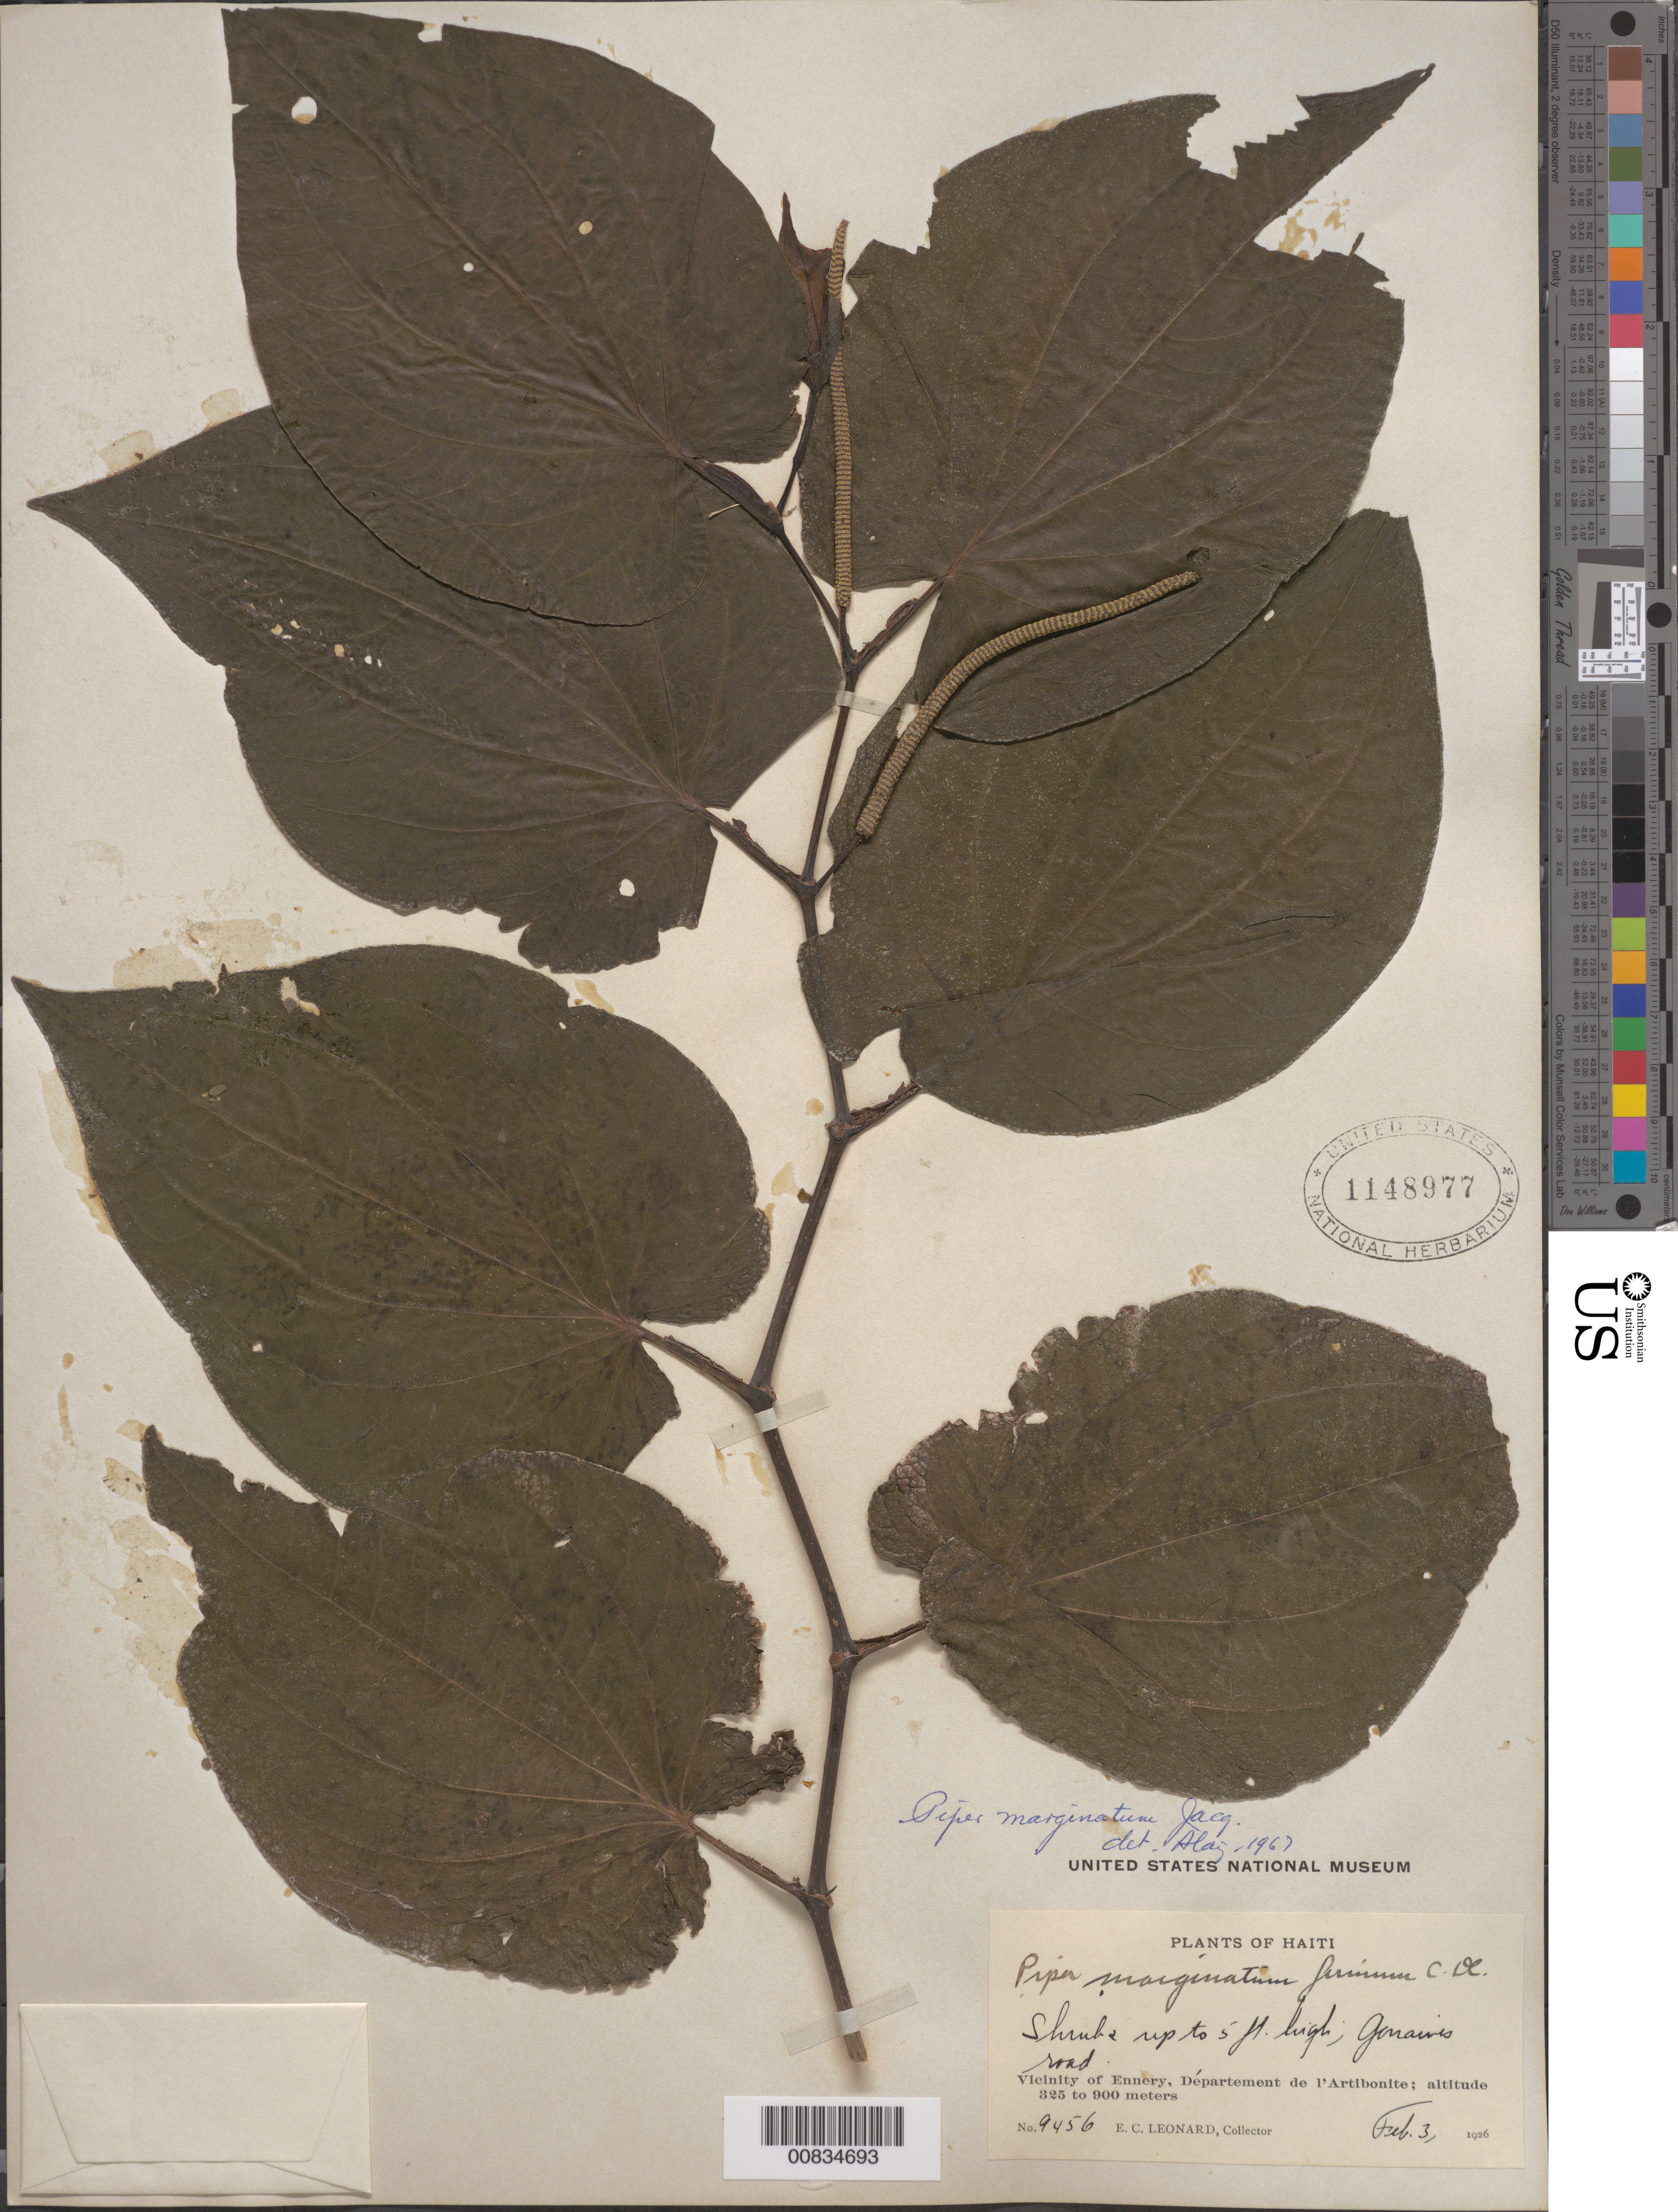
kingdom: Plantae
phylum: Tracheophyta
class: Magnoliopsida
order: Piperales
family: Piperaceae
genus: Piper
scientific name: Piper marginatum var. domatiiferum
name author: Trel.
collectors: E. C. Leonard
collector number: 9456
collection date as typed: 03 Feb 1926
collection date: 1926-02-03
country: Haiti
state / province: Artibonite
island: Hispaniola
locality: Vicinity of Ennery. Gonaives road.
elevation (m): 325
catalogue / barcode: US 1148977